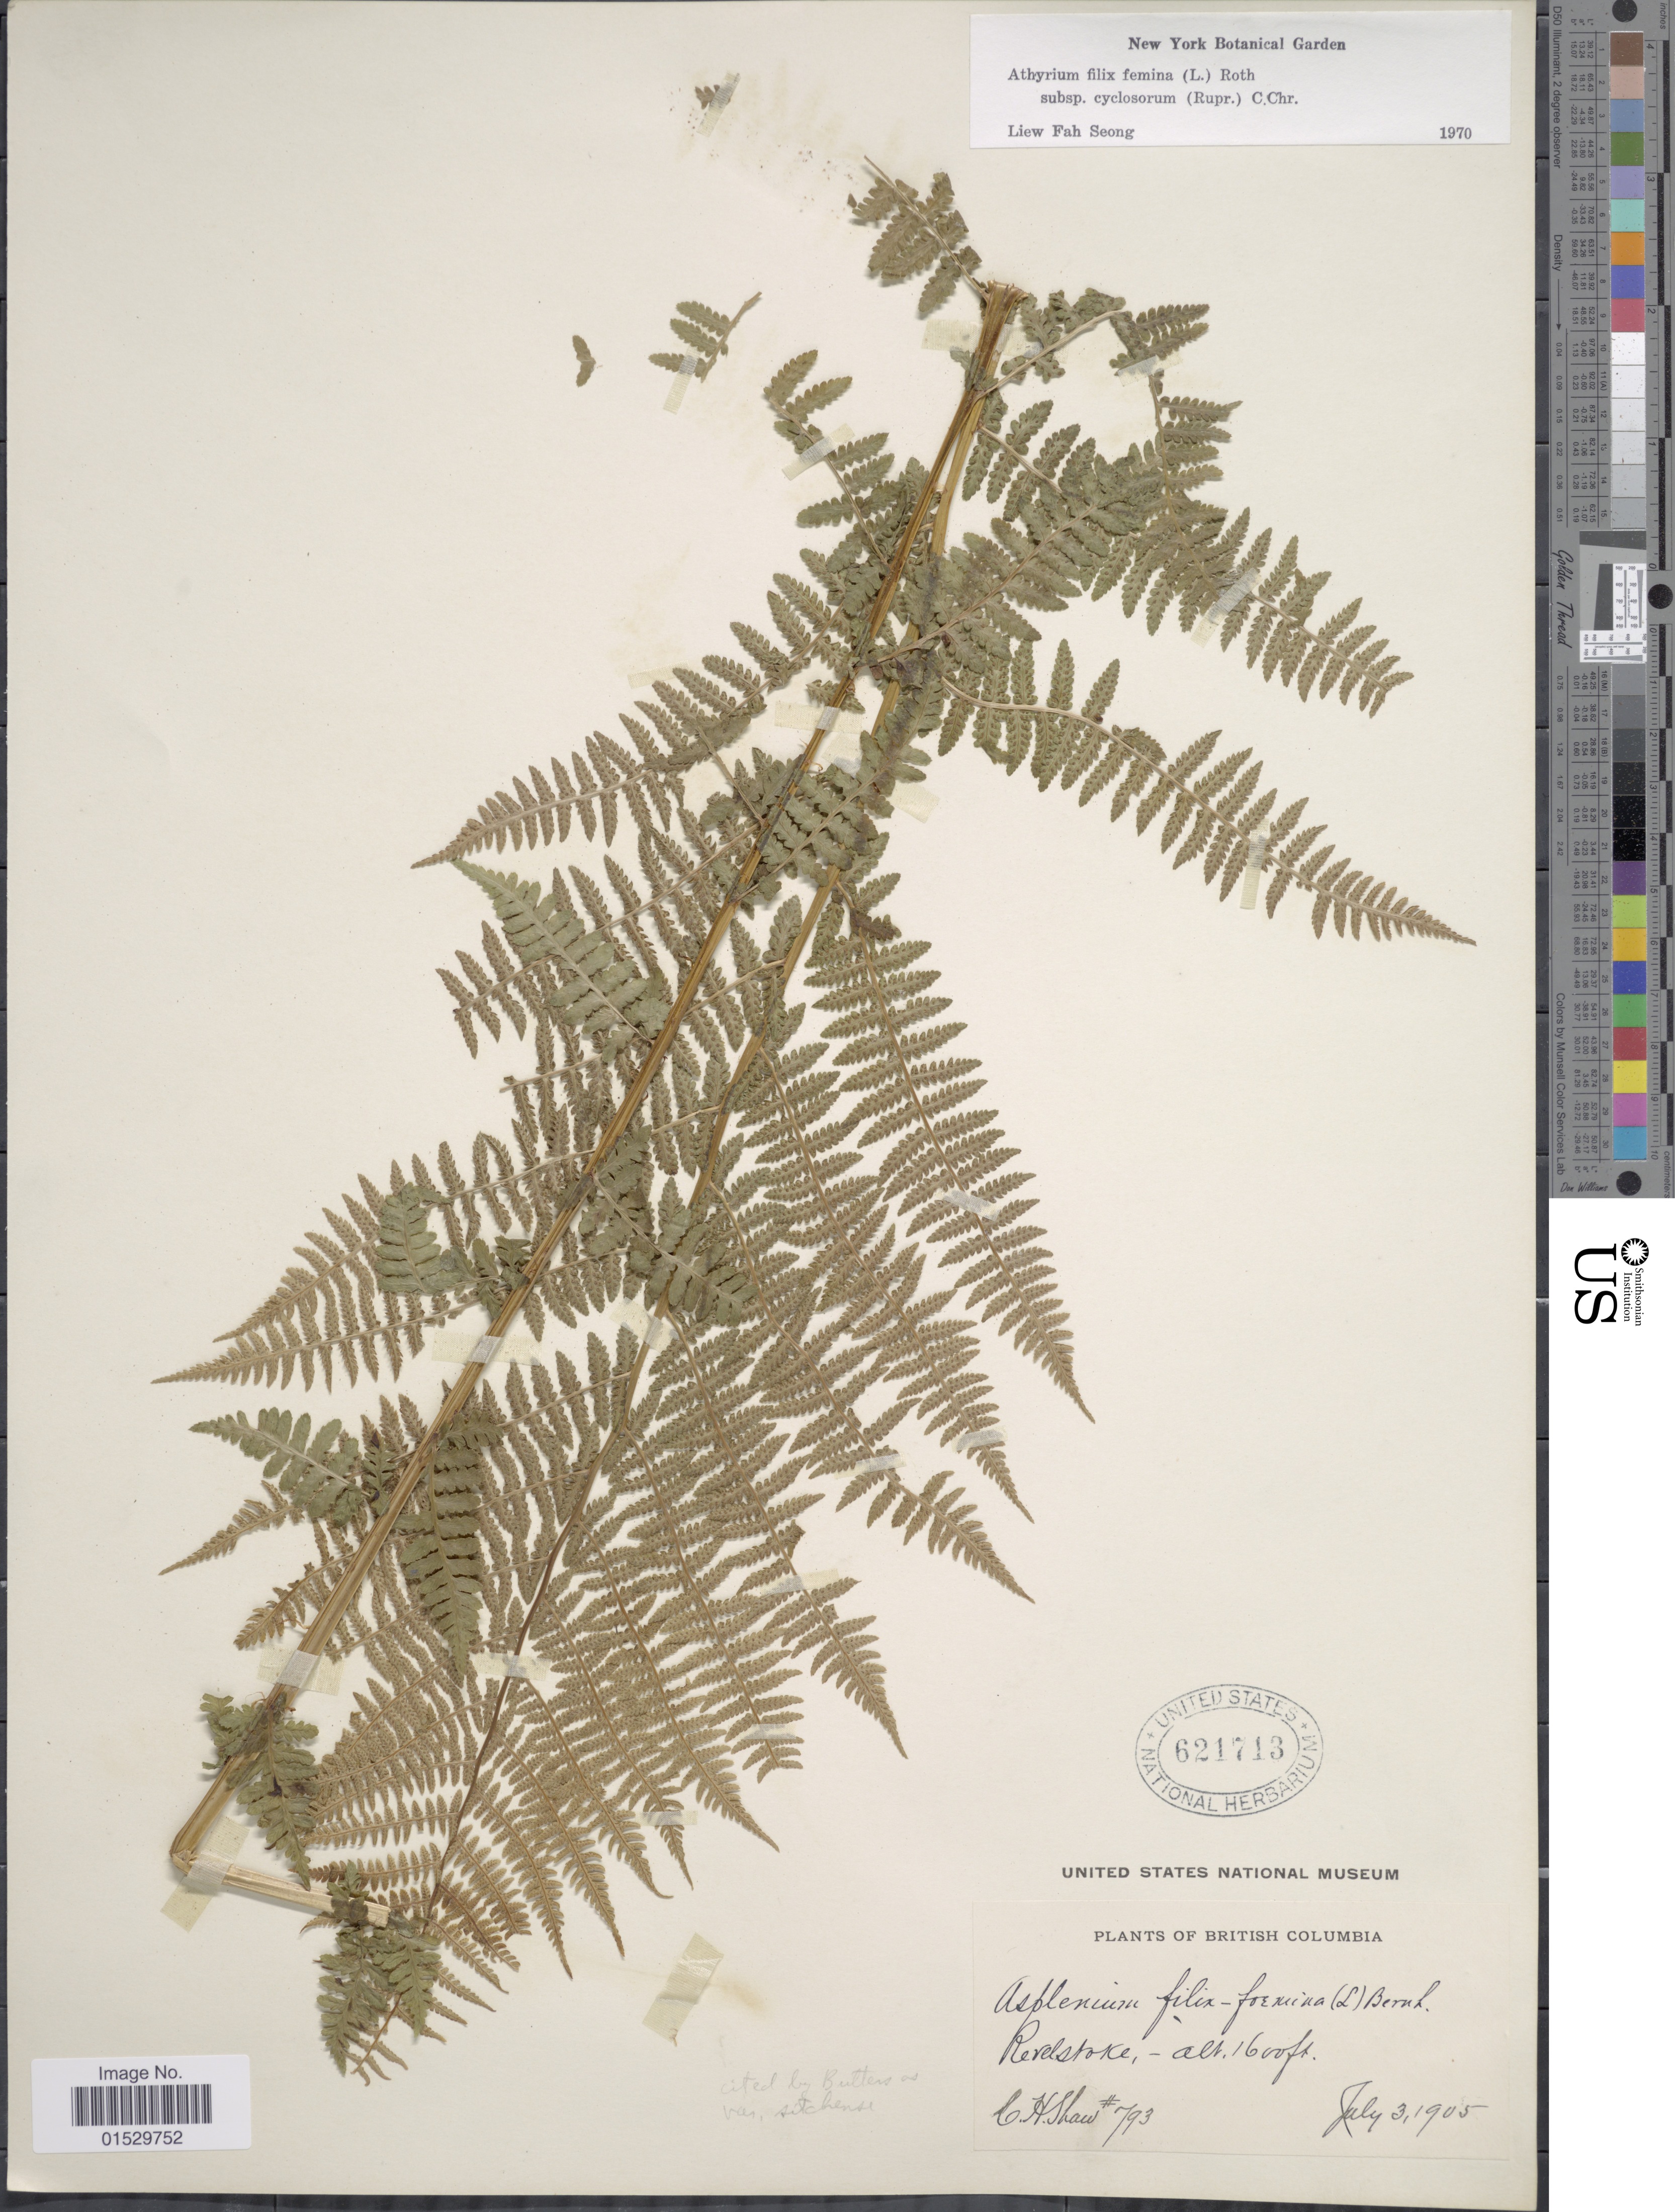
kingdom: Plantae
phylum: Tracheophyta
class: Polypodiopsida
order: Polypodiales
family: Athyriaceae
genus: Athyrium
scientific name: Athyrium filix-femina subsp. cyclosorum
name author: (Rupr.) C. Chr.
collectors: C. H. Shaw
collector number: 793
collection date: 1905-07-03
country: Canada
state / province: British Columbia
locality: Revelstoke.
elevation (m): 488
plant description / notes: No precise locality correction needed.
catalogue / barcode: US 621713